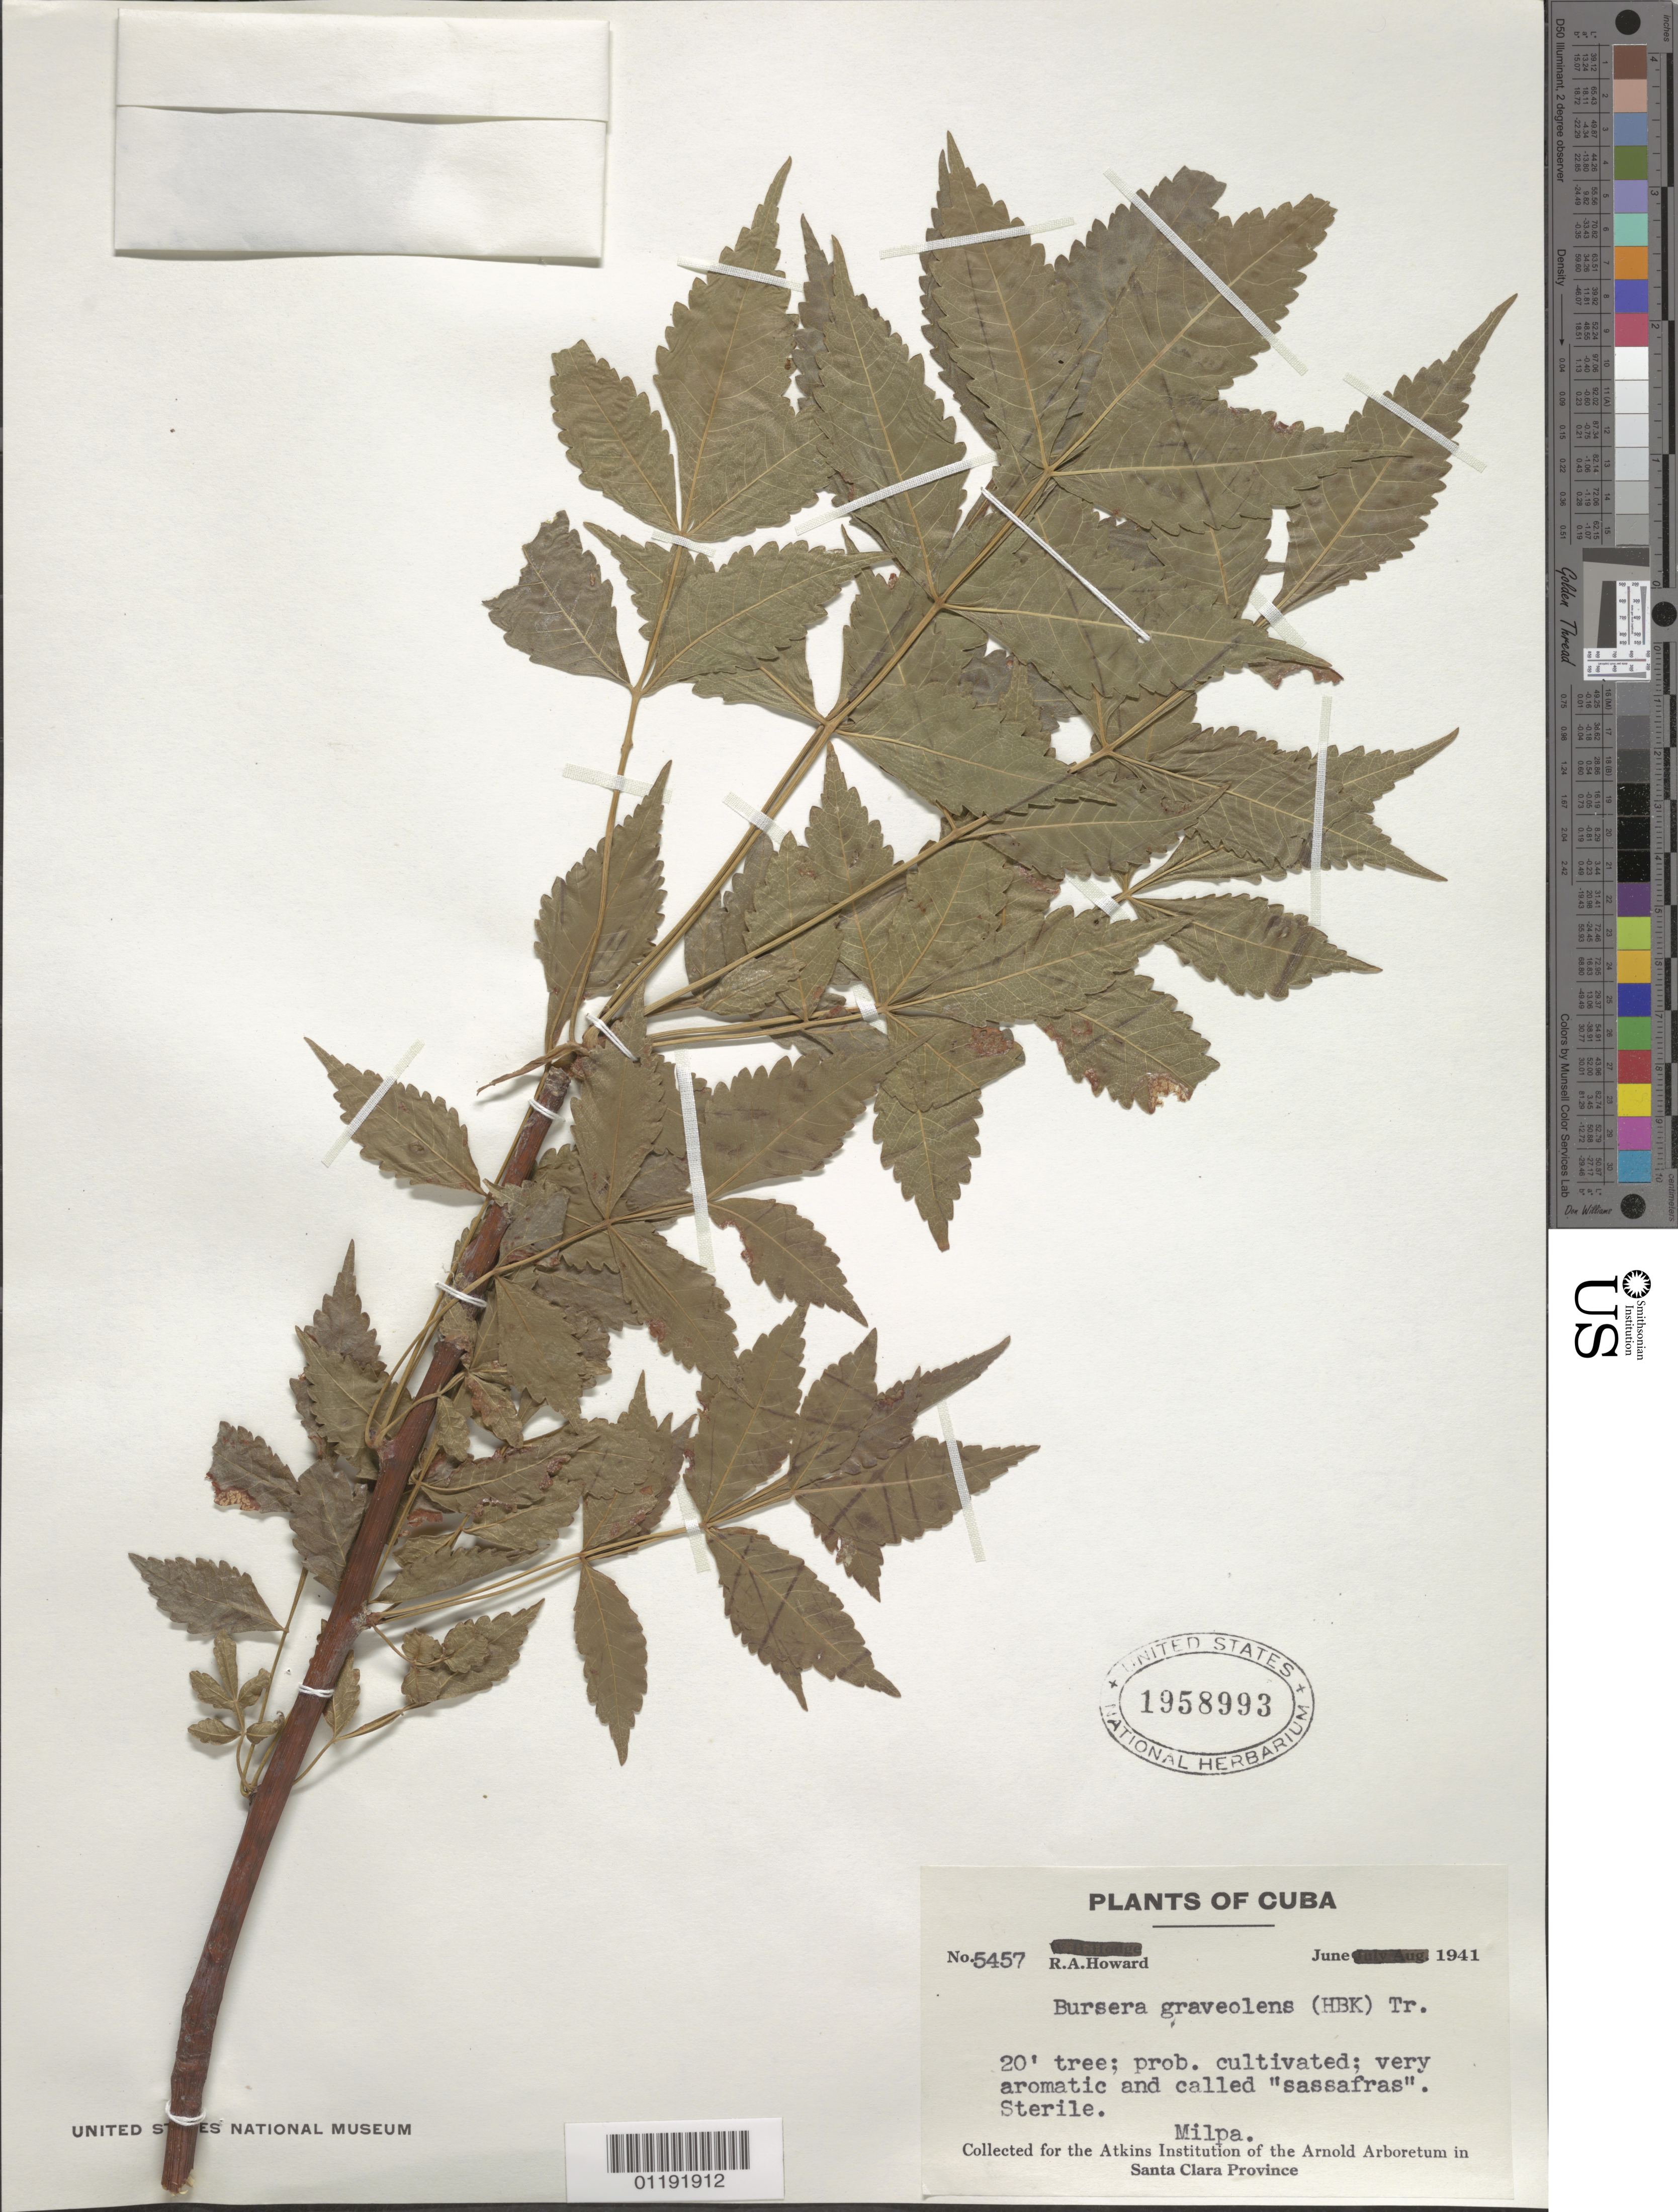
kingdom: Plantae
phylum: Tracheophyta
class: Magnoliopsida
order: Sapindales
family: Burseraceae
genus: Bursera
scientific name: Bursera graveolens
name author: (Kunth) Triana & Planch.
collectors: R. A. Howard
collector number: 5457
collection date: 1941-06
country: Cuba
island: Cuba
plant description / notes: Probably cultivated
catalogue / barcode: US 1958993